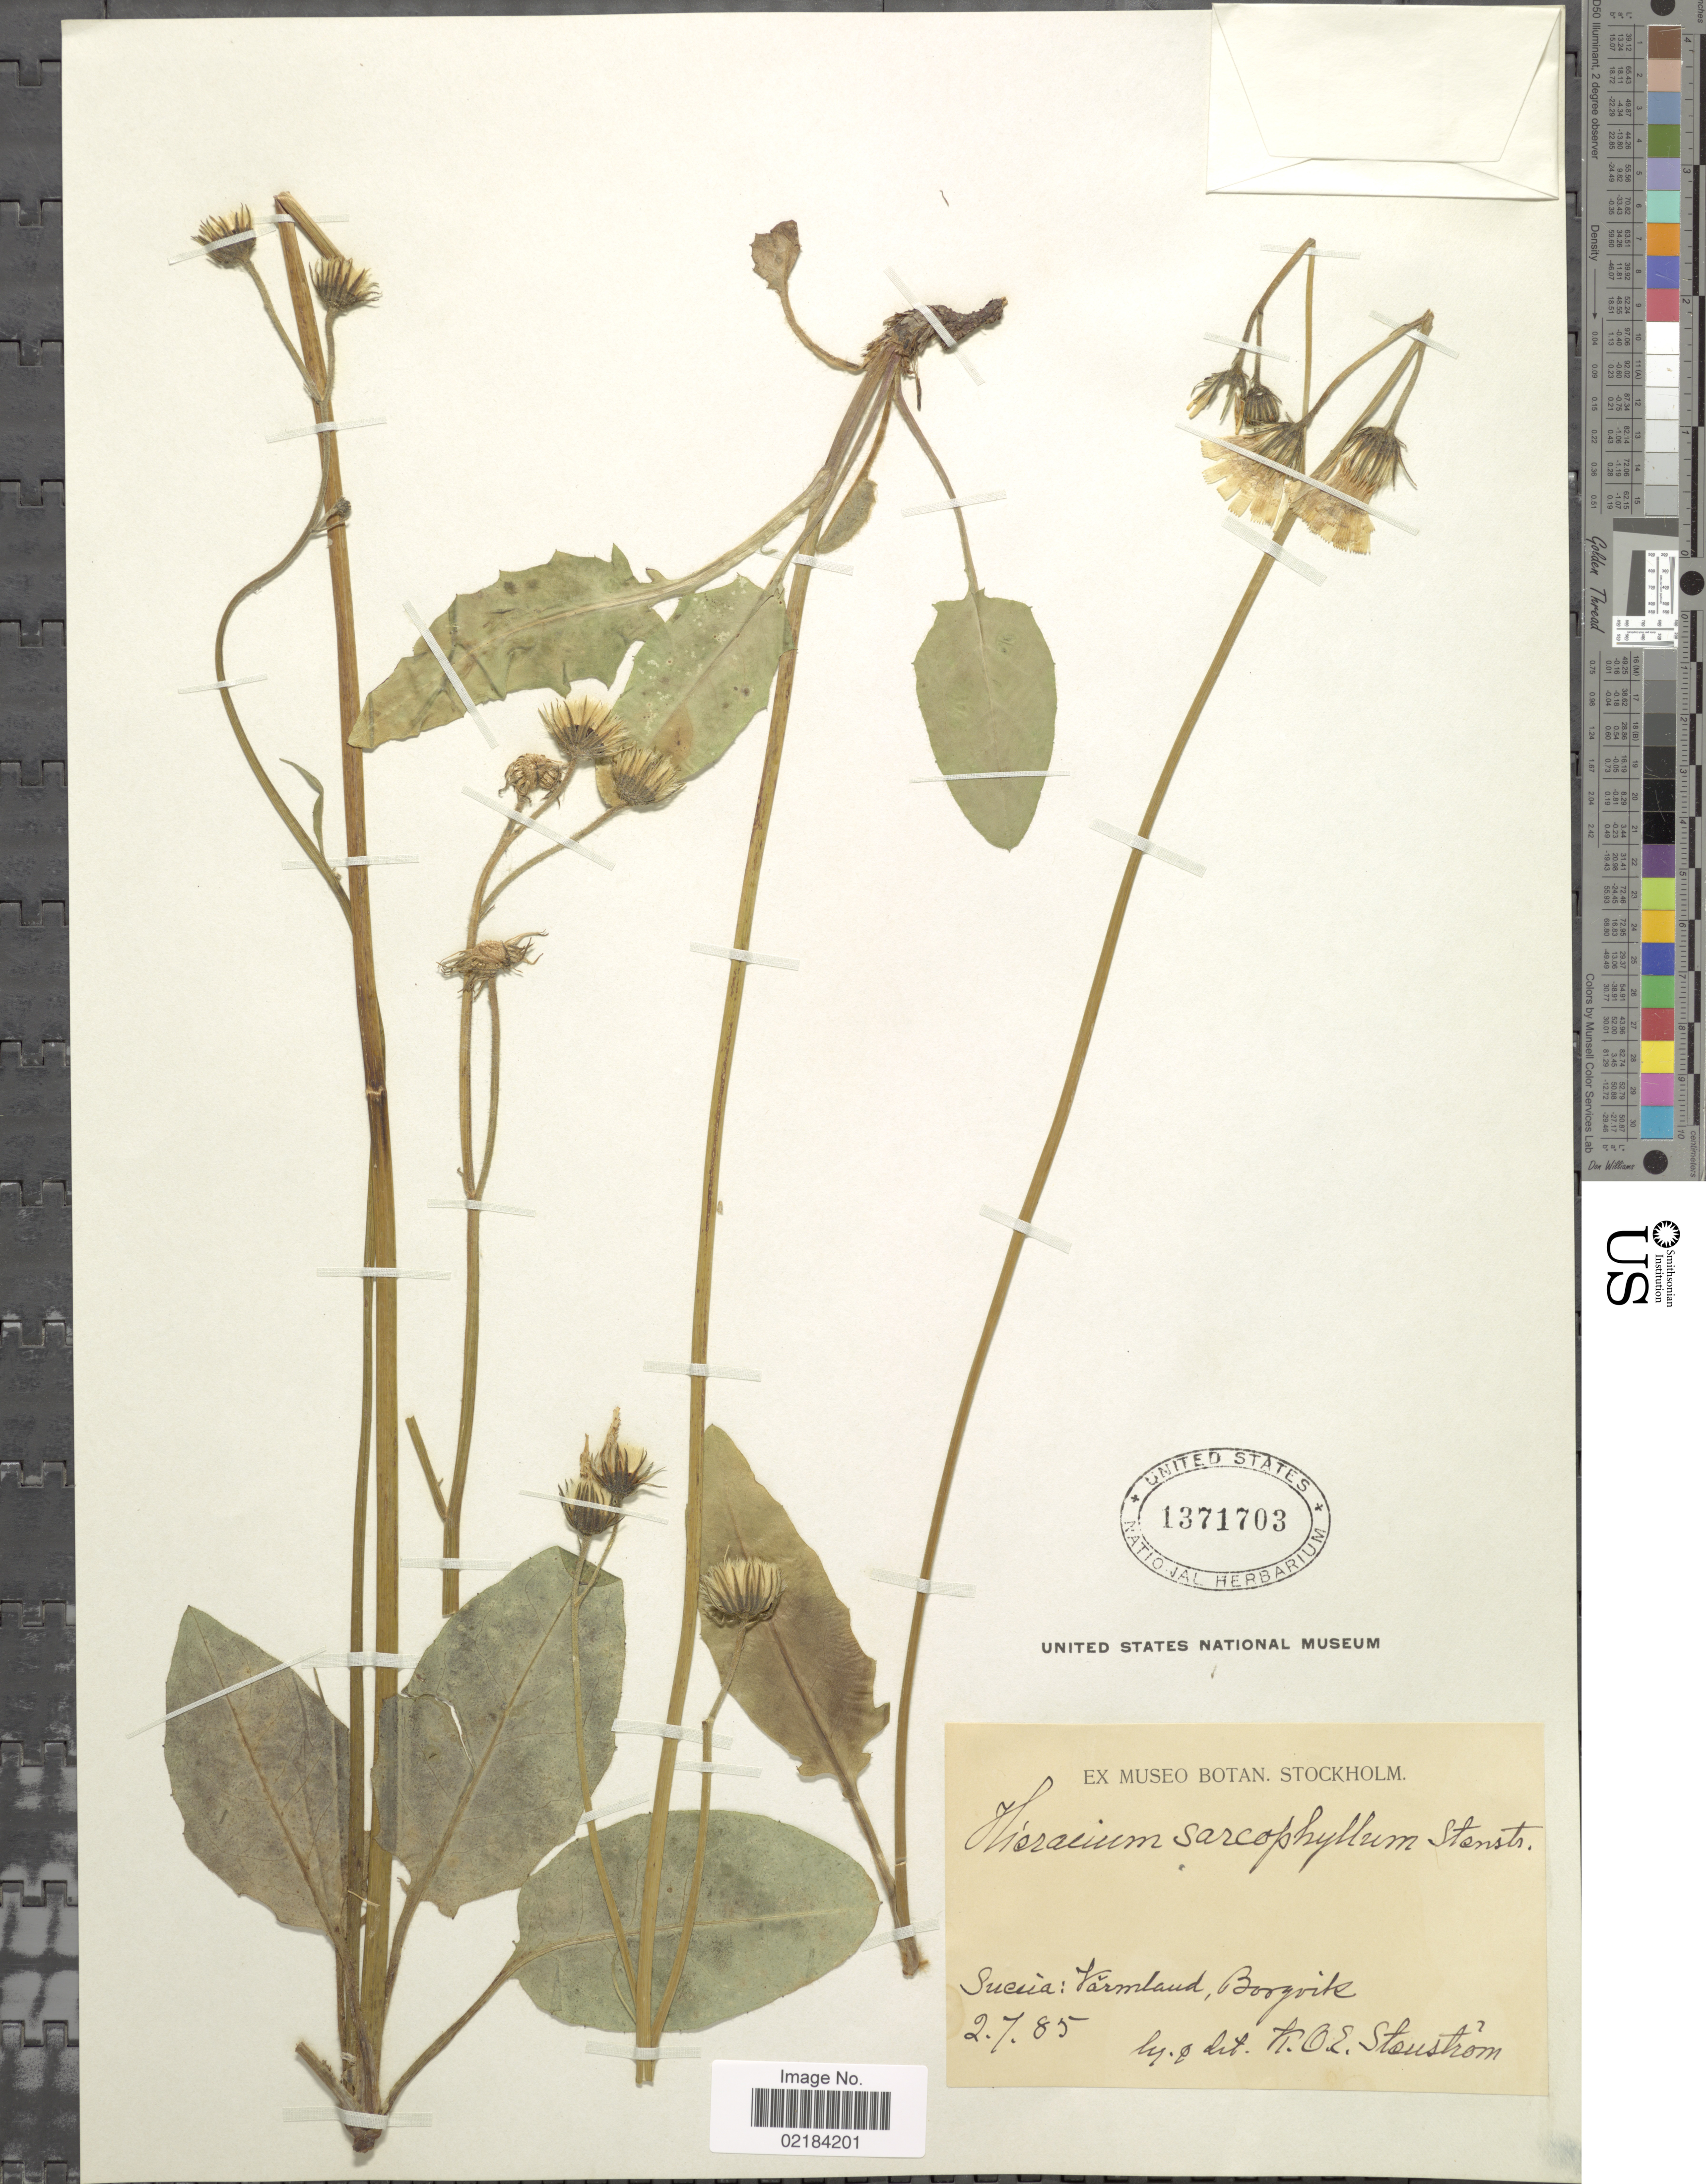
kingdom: Plantae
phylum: Tracheophyta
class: Magnoliopsida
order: Asterales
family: Asteraceae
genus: Hieracium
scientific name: Hieracium sarcophyllum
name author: Stenstr. ex Dahlst.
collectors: K. O. E. Stenström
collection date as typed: Transcribed d/m/y: 2/7/85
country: Sweden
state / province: Varmland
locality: Varmland, Borgvik.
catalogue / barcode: US 1371703